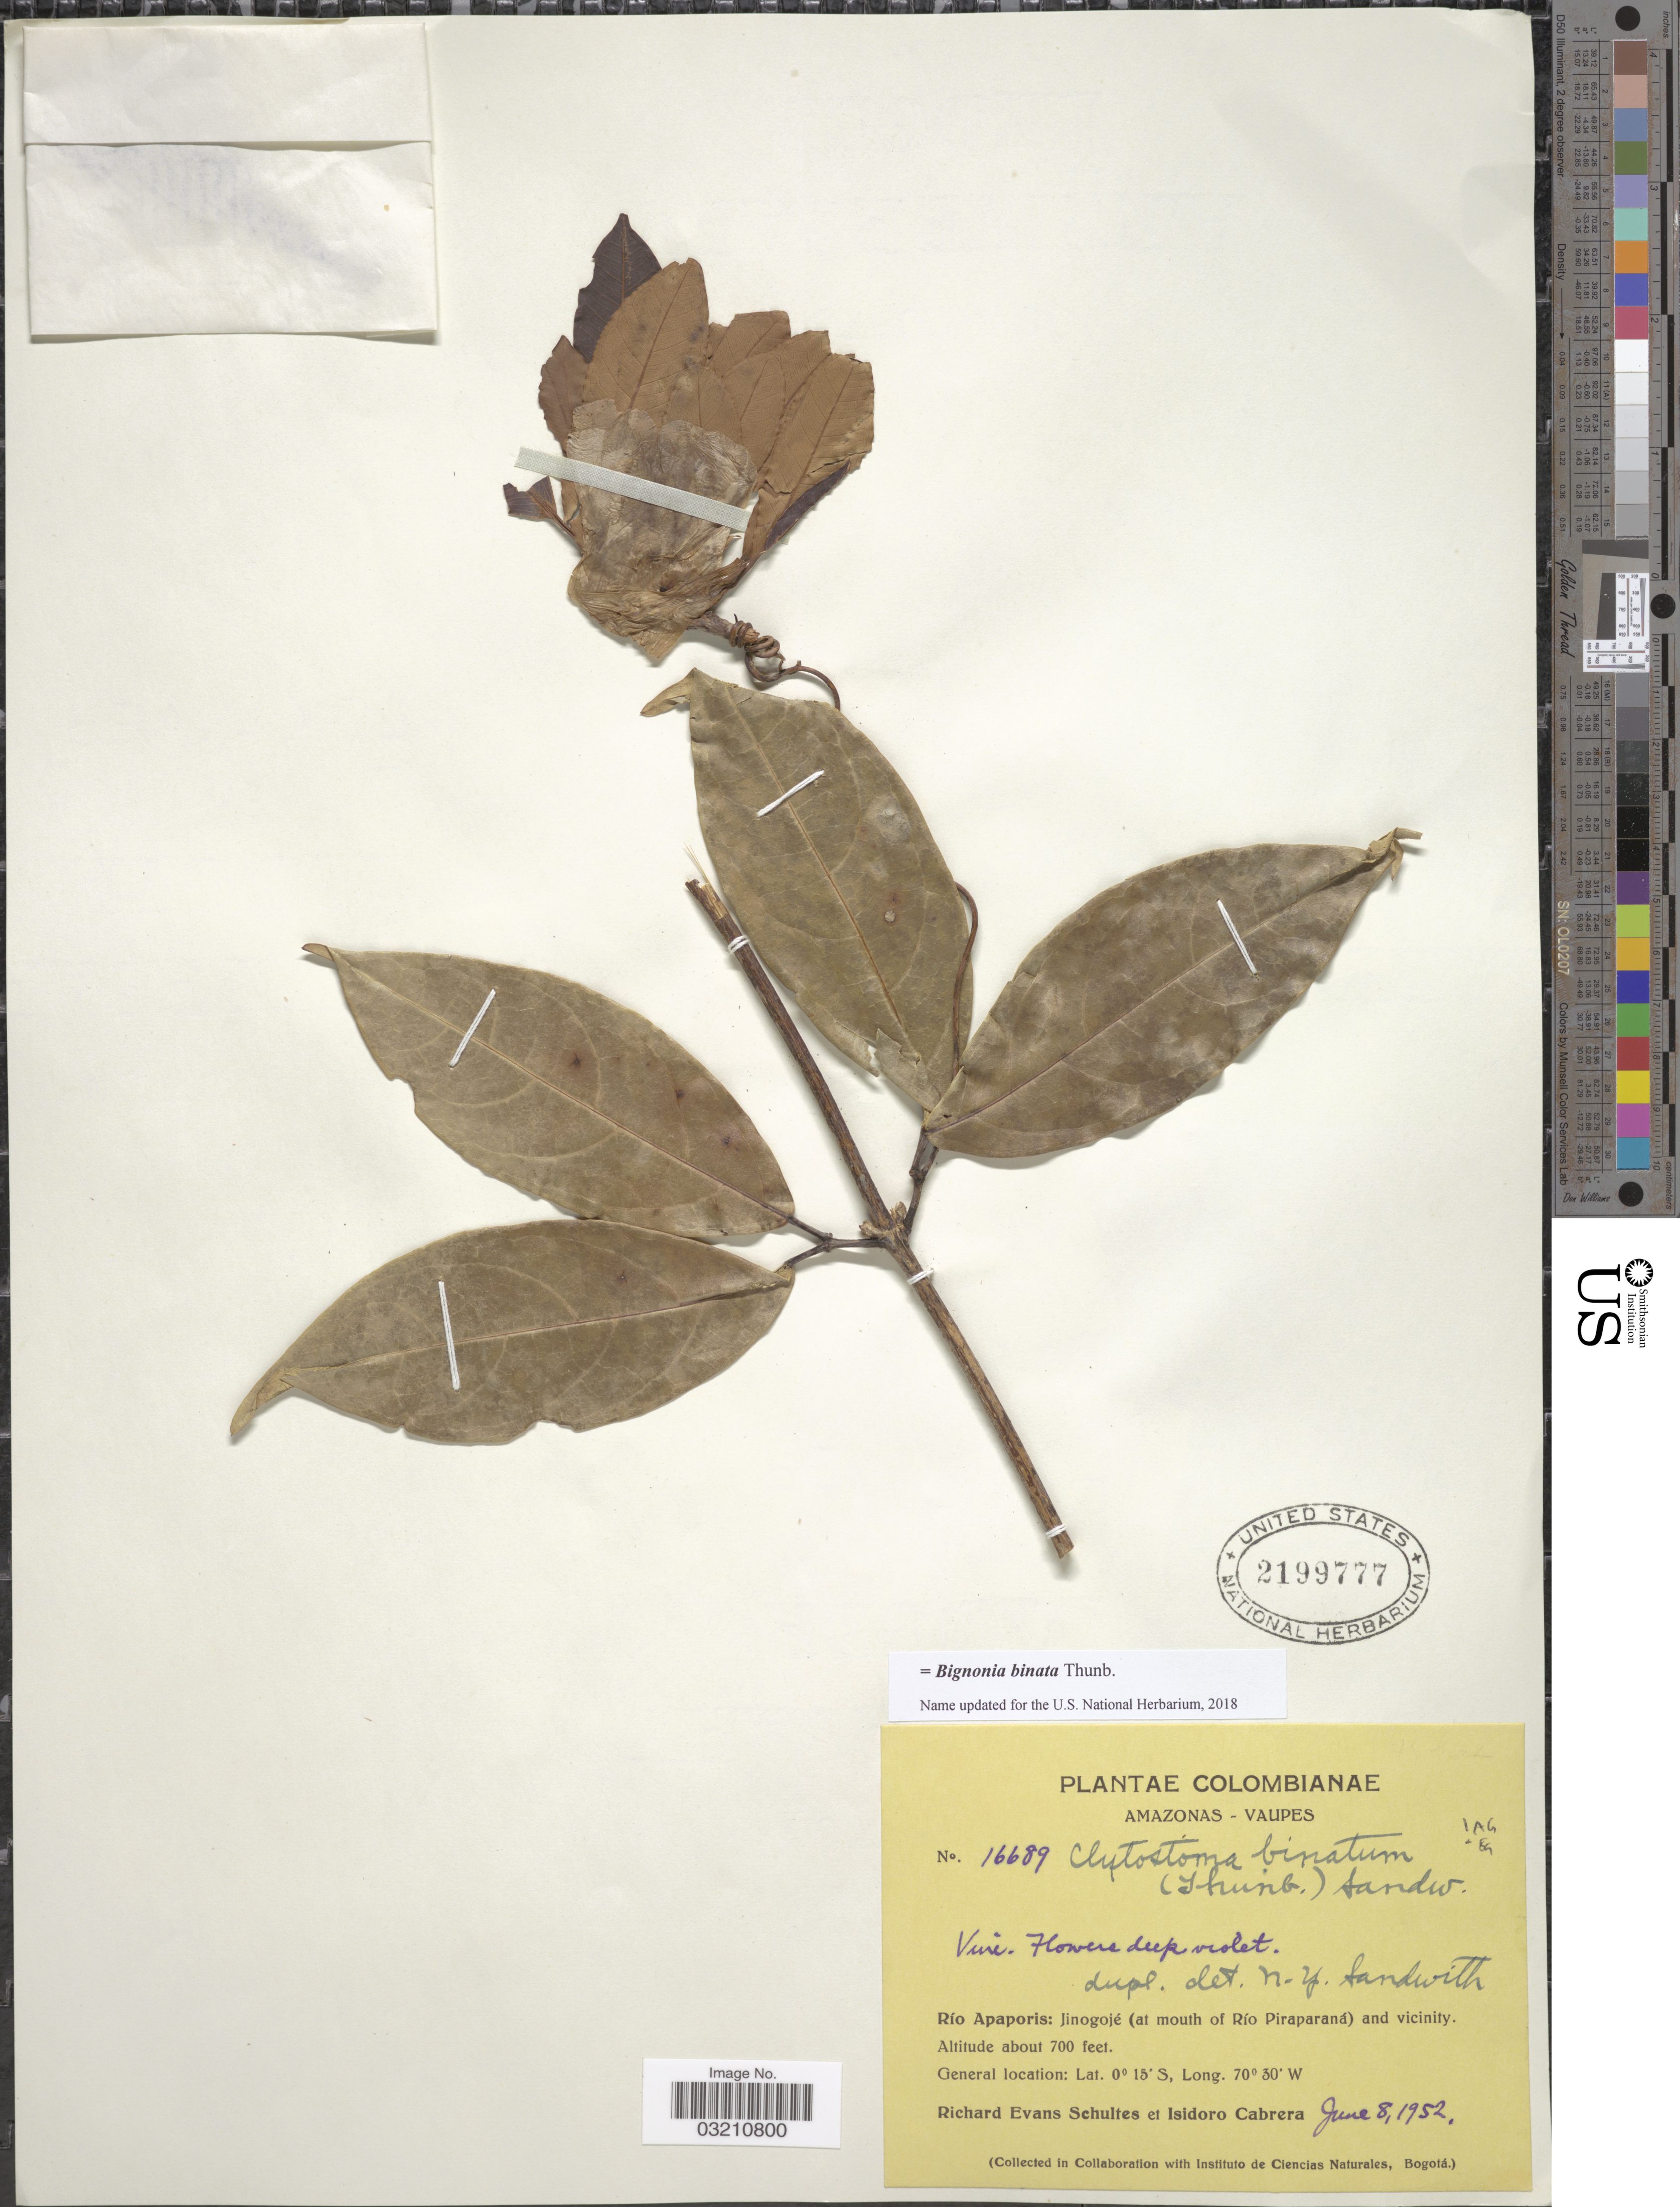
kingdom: Plantae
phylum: Tracheophyta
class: Magnoliopsida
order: Lamiales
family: Bignoniaceae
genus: Bignonia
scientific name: Bignonia binata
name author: Thunb.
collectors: R. E. Schultes & I. Cabrera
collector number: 16689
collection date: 1952-06-08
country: Colombia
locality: Amazonas-Vaupes. Río Apaporis: Jinogojé (at mouth of Río Piraparaná) and vicinity.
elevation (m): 213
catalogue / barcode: US 2199777